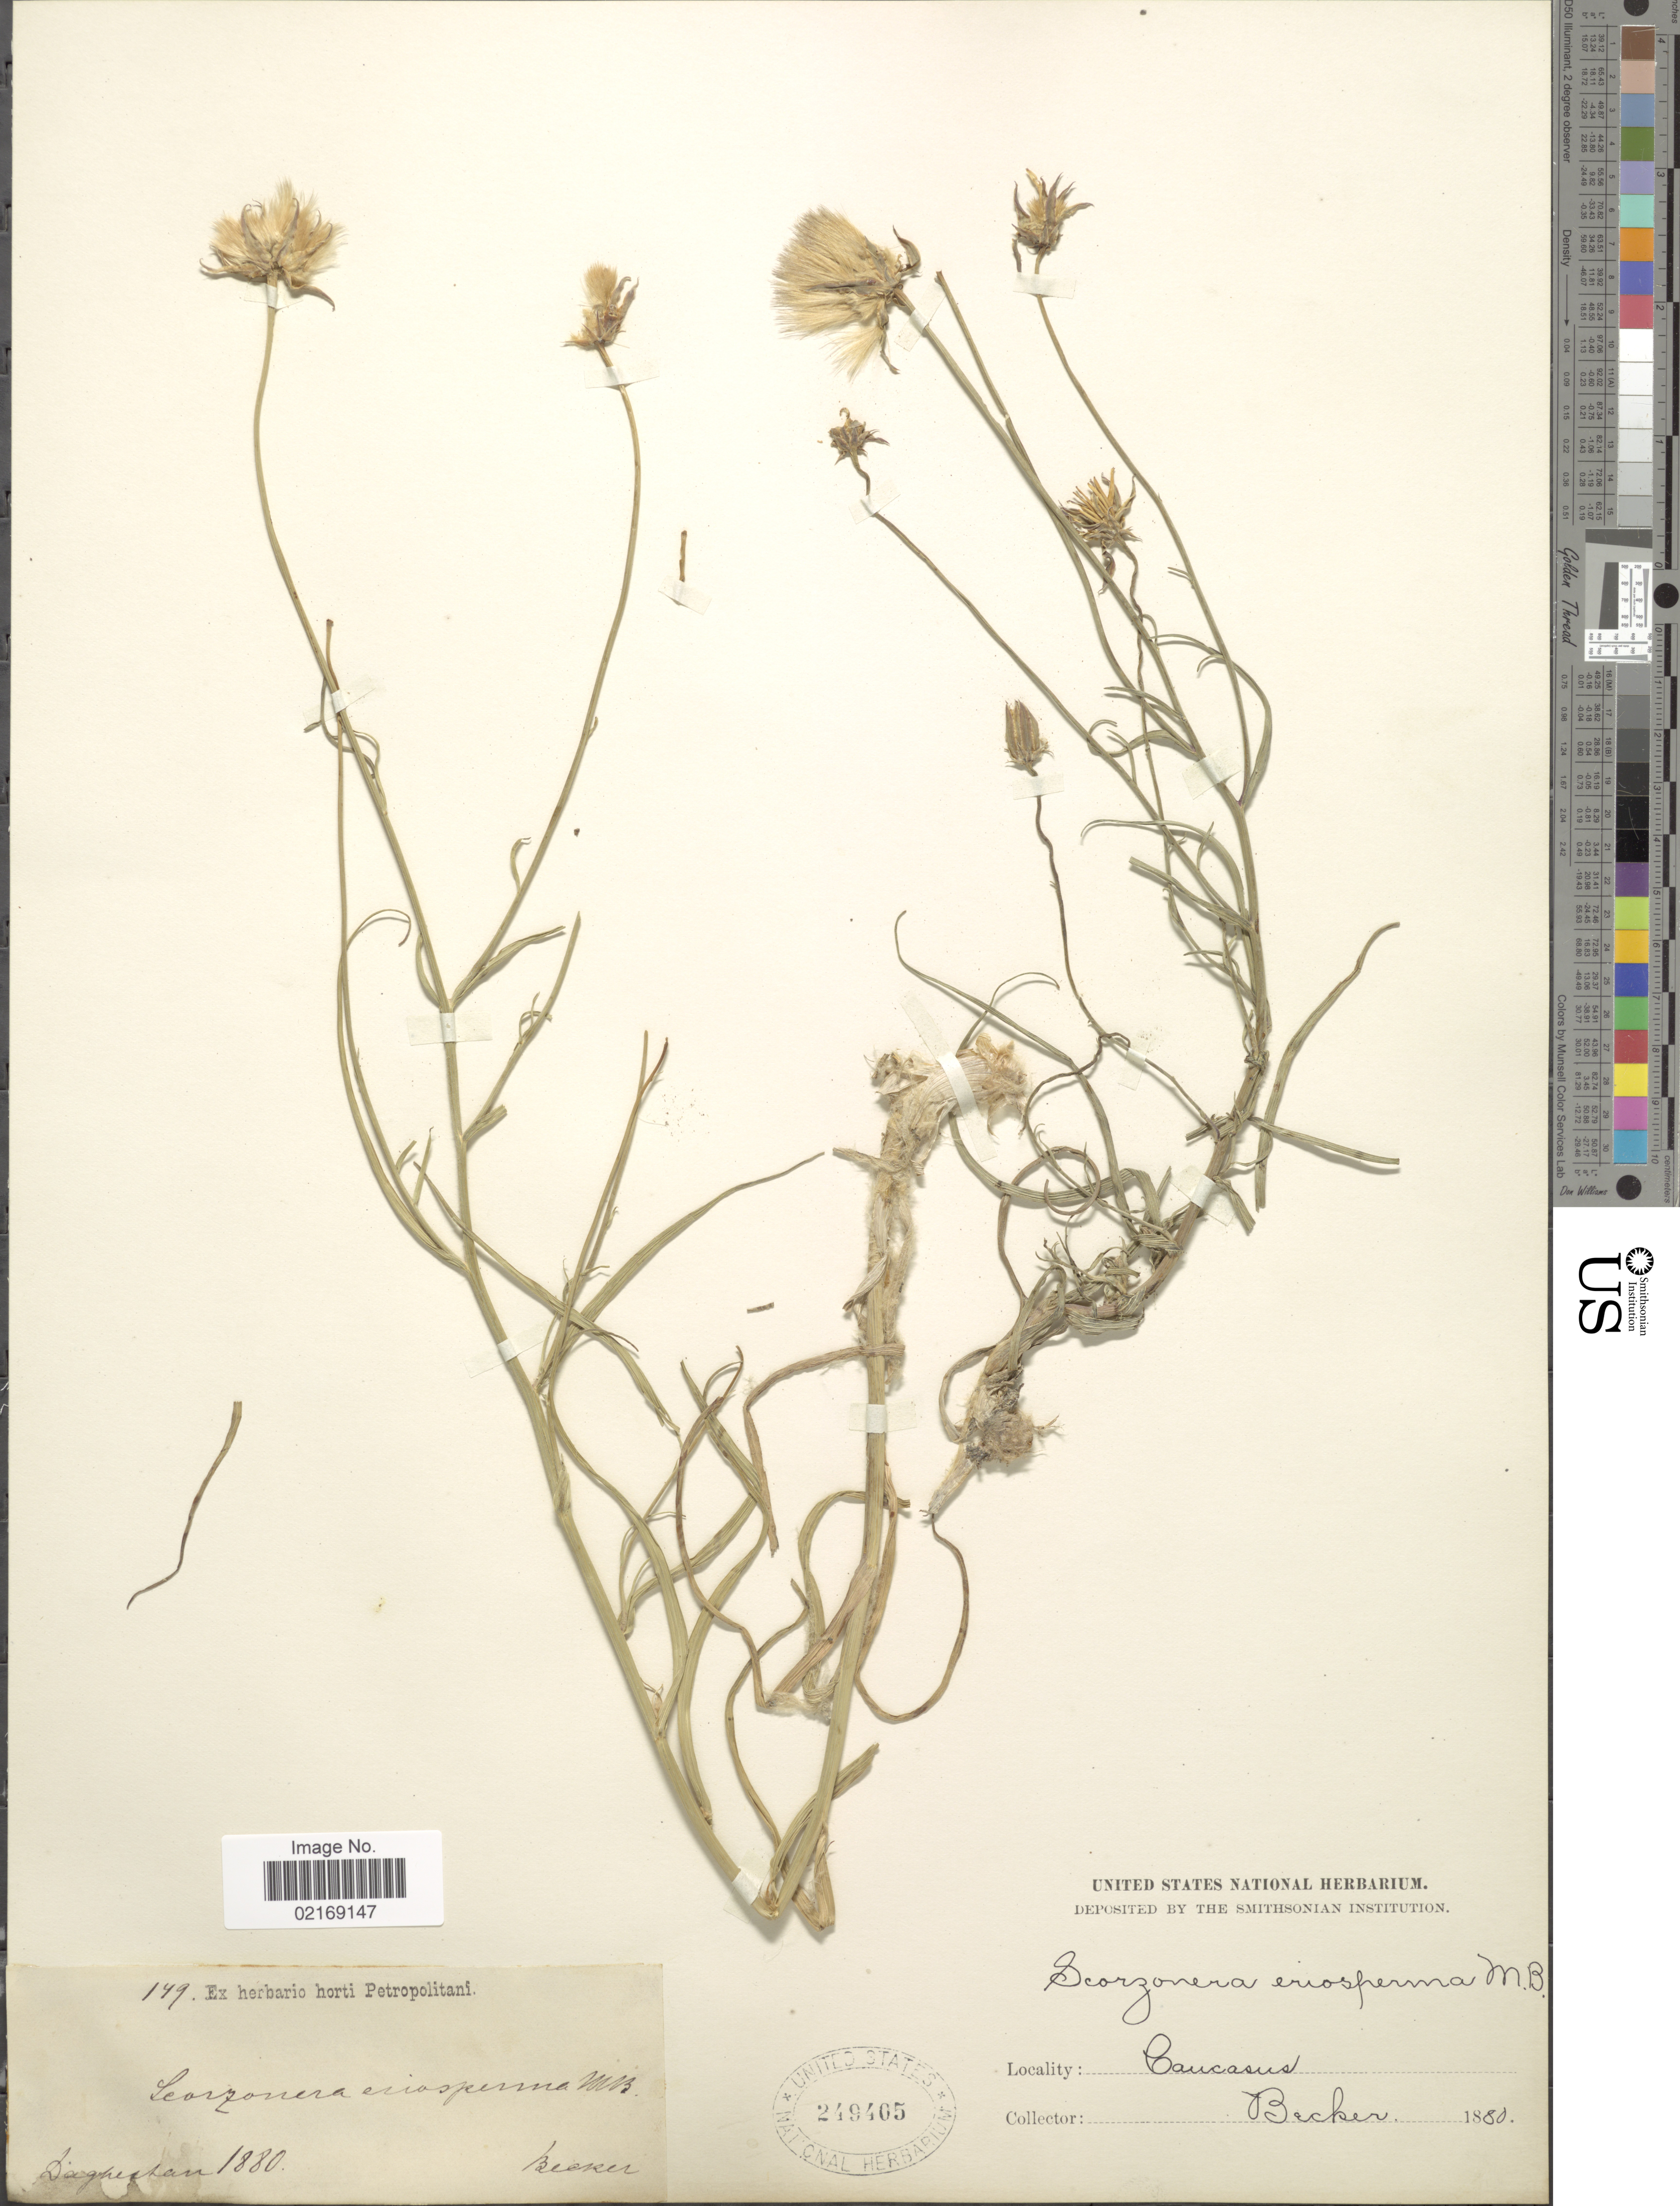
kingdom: Plantae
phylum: Tracheophyta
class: Magnoliopsida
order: Asterales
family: Asteraceae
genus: Scorzonera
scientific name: Scorzonera biebersteinii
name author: Lipsch.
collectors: -. Becker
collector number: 149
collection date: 1880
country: Russian Federation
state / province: Dagestan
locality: Daghestan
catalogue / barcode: US 249405